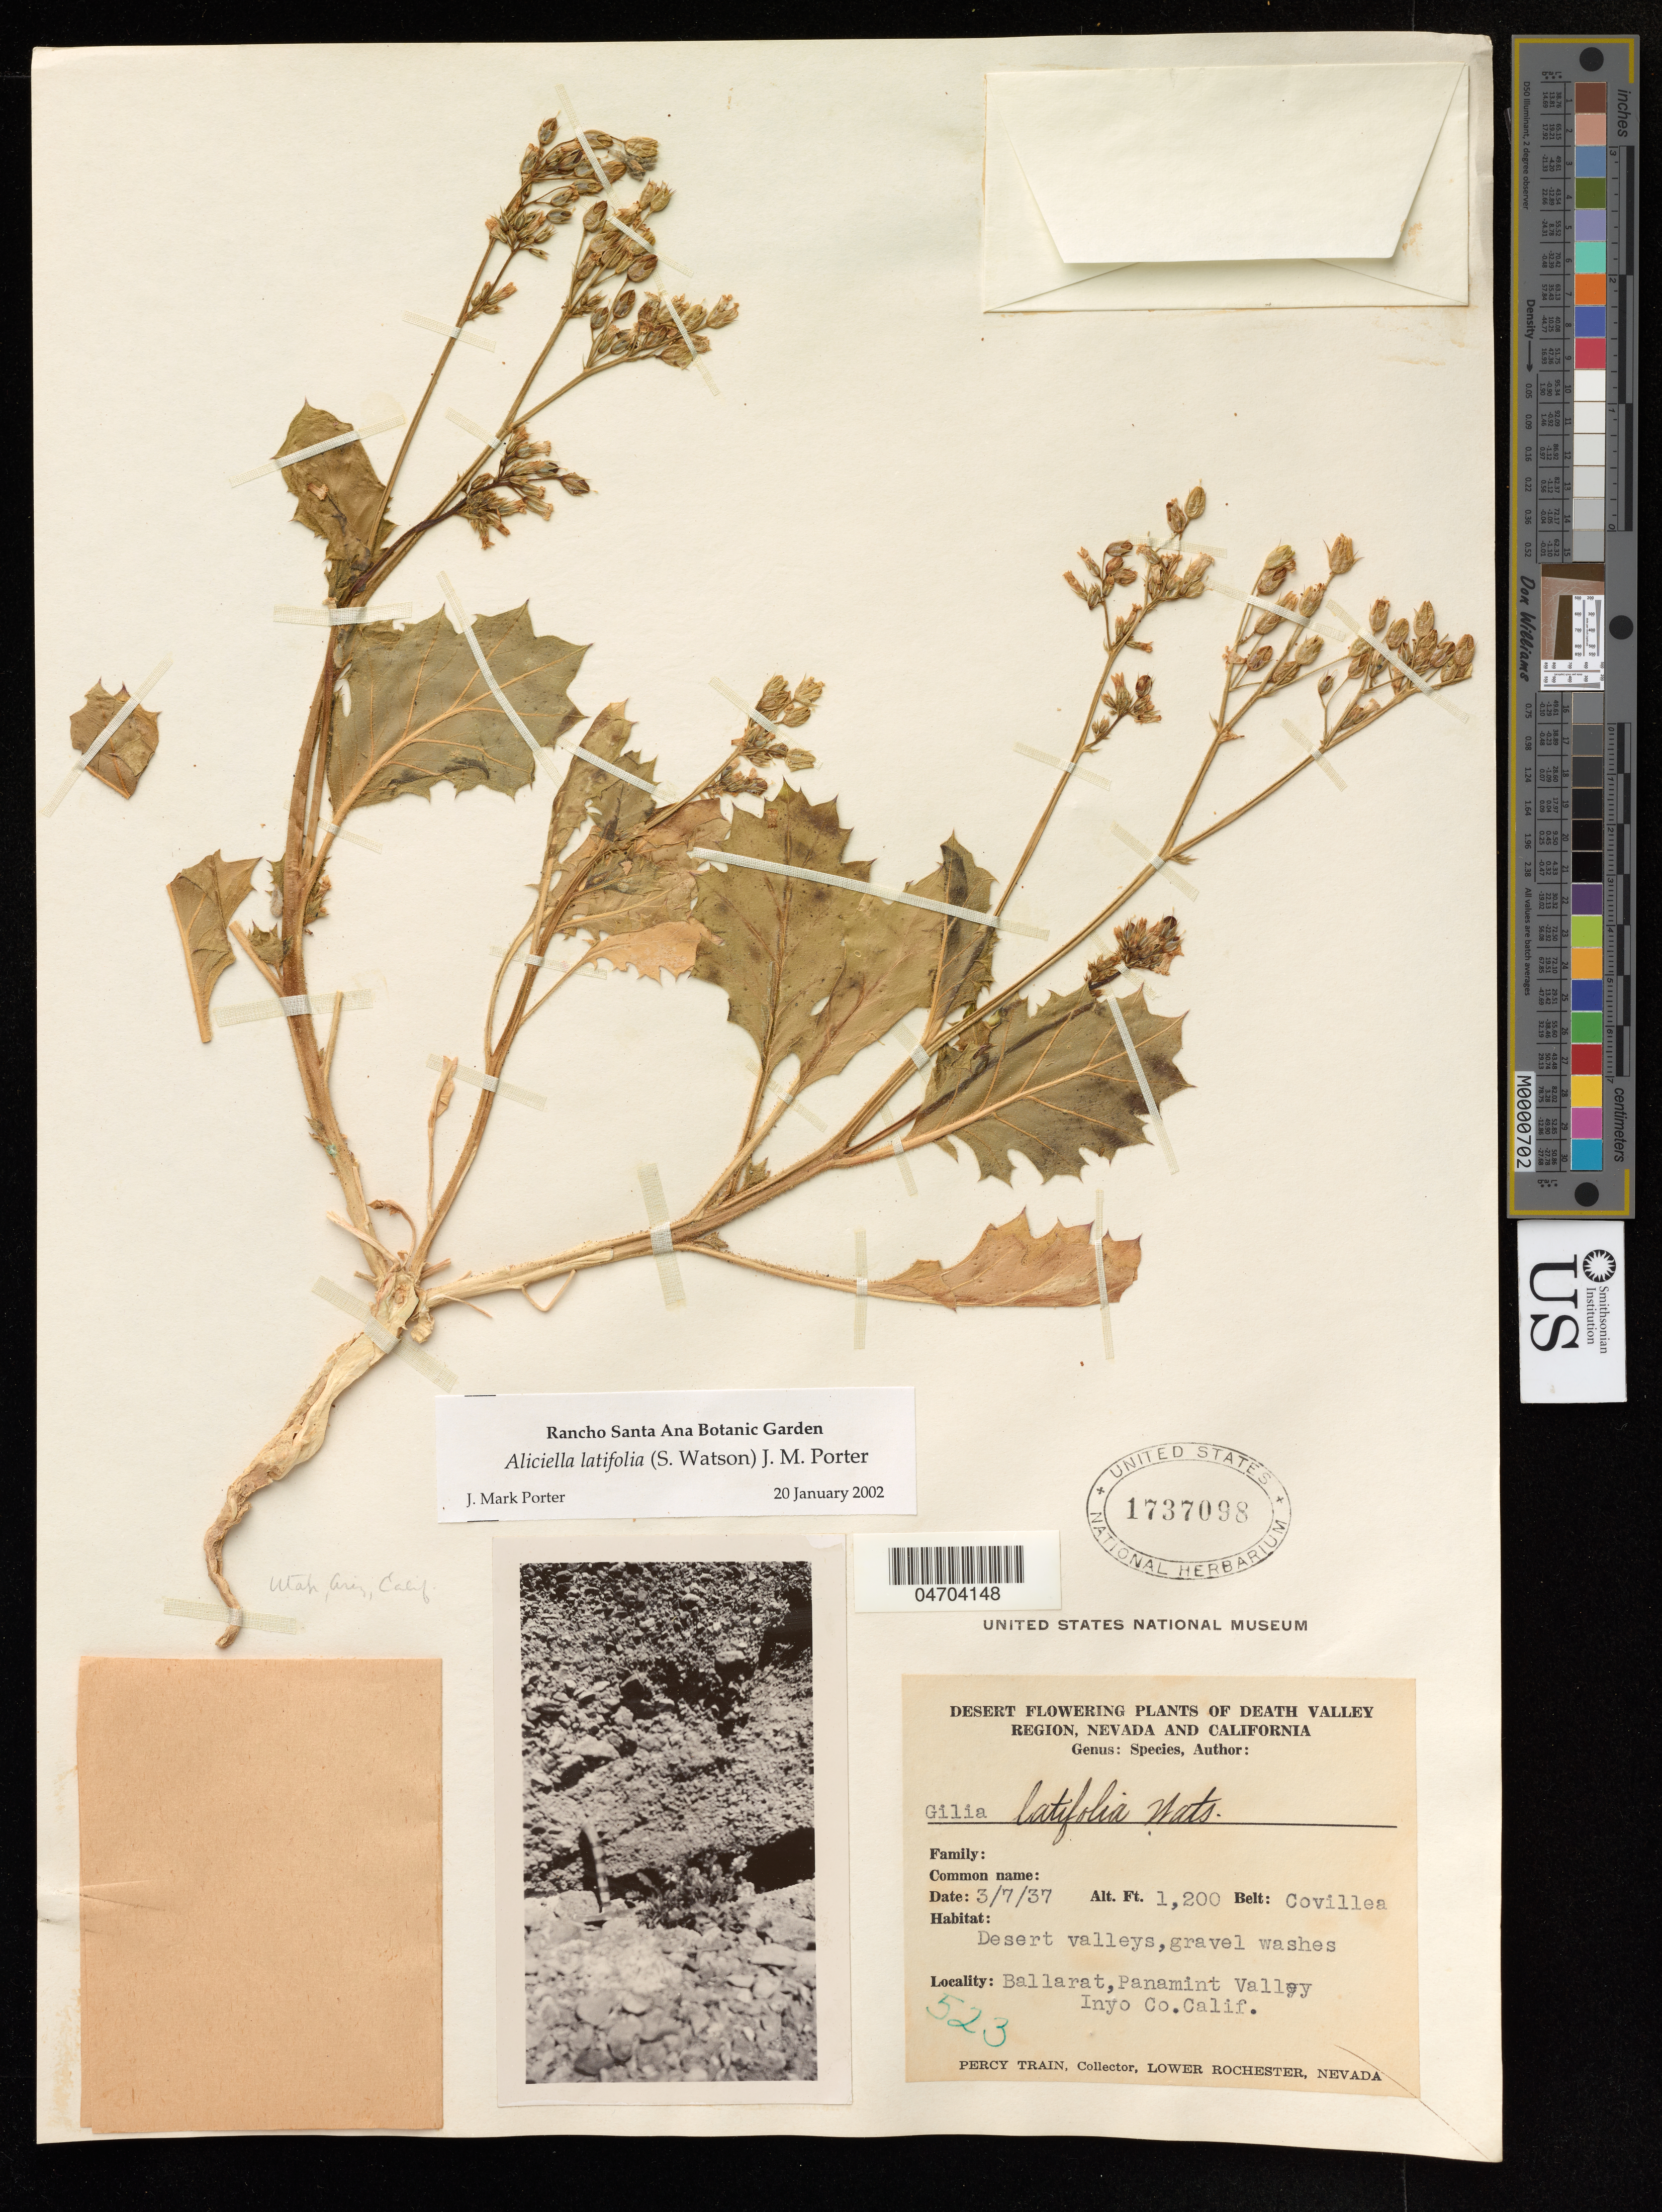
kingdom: Plantae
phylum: Tracheophyta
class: Magnoliopsida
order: Ericales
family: Polemoniaceae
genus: Aliciella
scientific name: Aliciella latifolia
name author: (S. Watson) J.M. Porter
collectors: P. Train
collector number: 523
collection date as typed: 3 Jul37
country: United States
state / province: Nevada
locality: Covillea, Desert valleys, gravel washes, Ballarat, Panamint Valley Inyo Co. Calif., Lower Rochester.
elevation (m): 366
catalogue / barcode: US 1737098